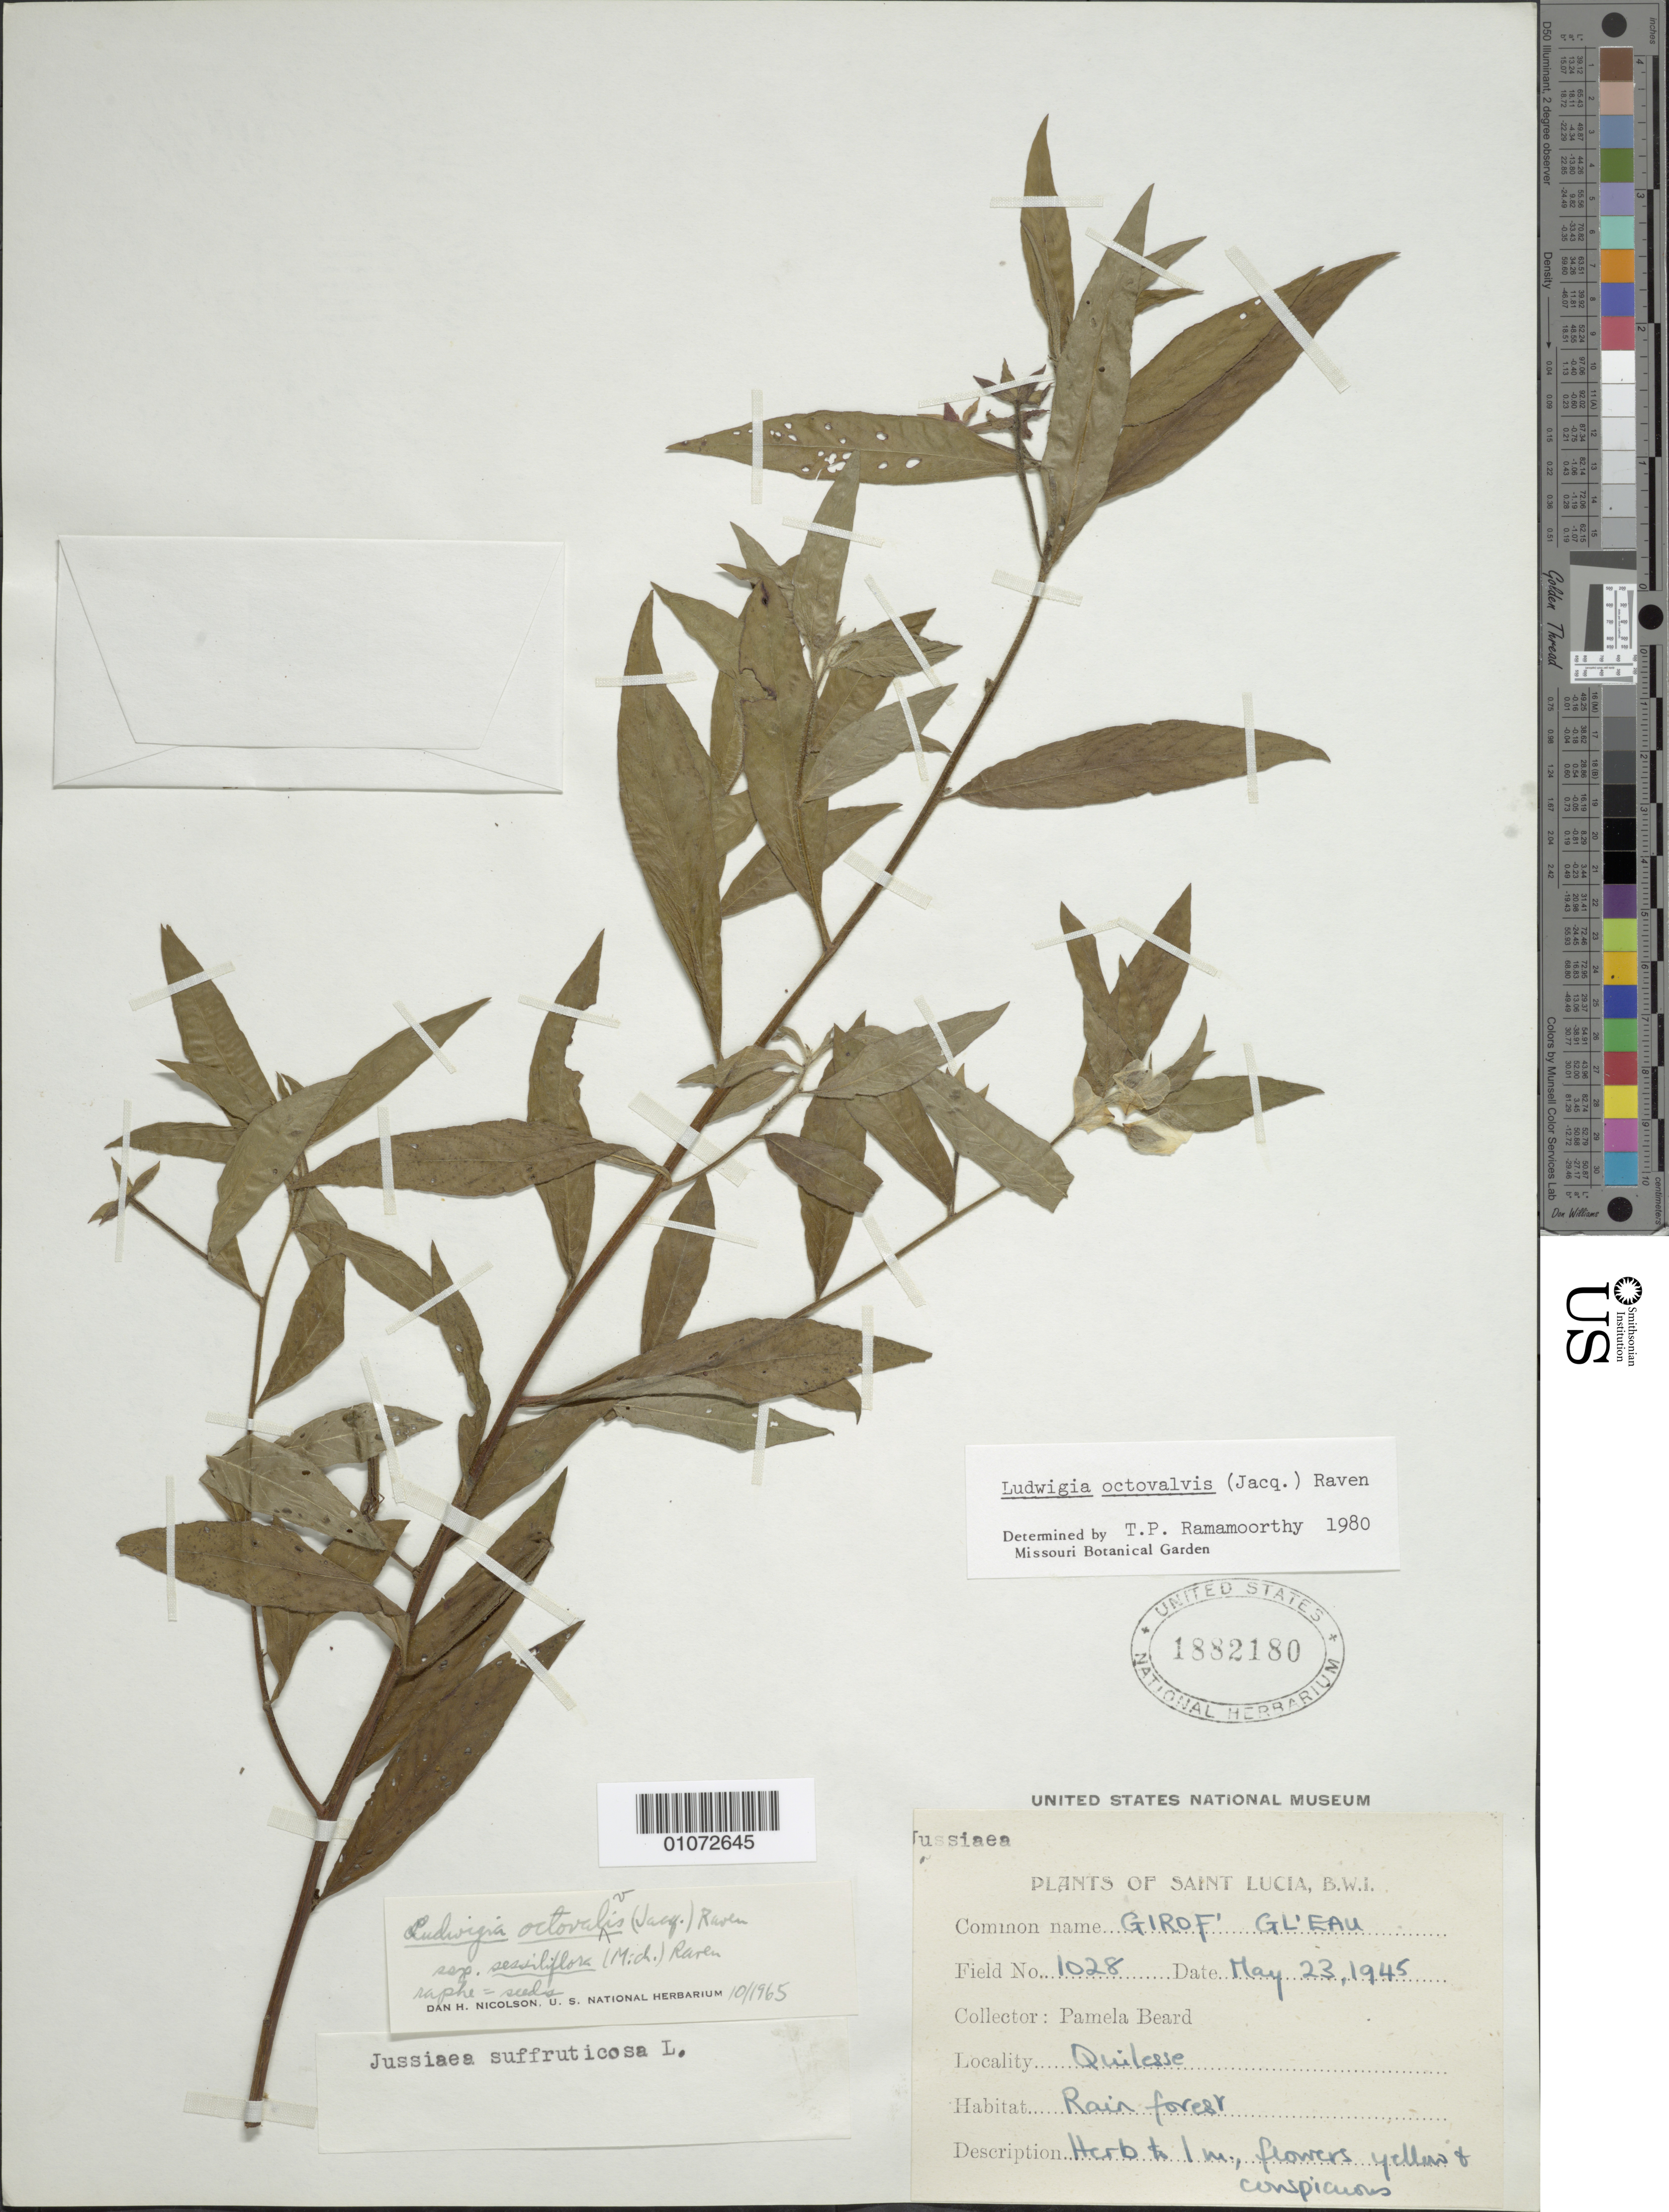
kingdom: Plantae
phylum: Tracheophyta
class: Magnoliopsida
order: Myrtales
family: Onagraceae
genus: Ludwigia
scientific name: Ludwigia octovalvis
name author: (Jacq.) P.H. Raven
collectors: P. Beard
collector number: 1028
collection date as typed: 23 May 1945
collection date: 1945-05-23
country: St. Lucia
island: St. Lucia I.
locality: Rain forest. Quilesse.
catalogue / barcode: US 1882180